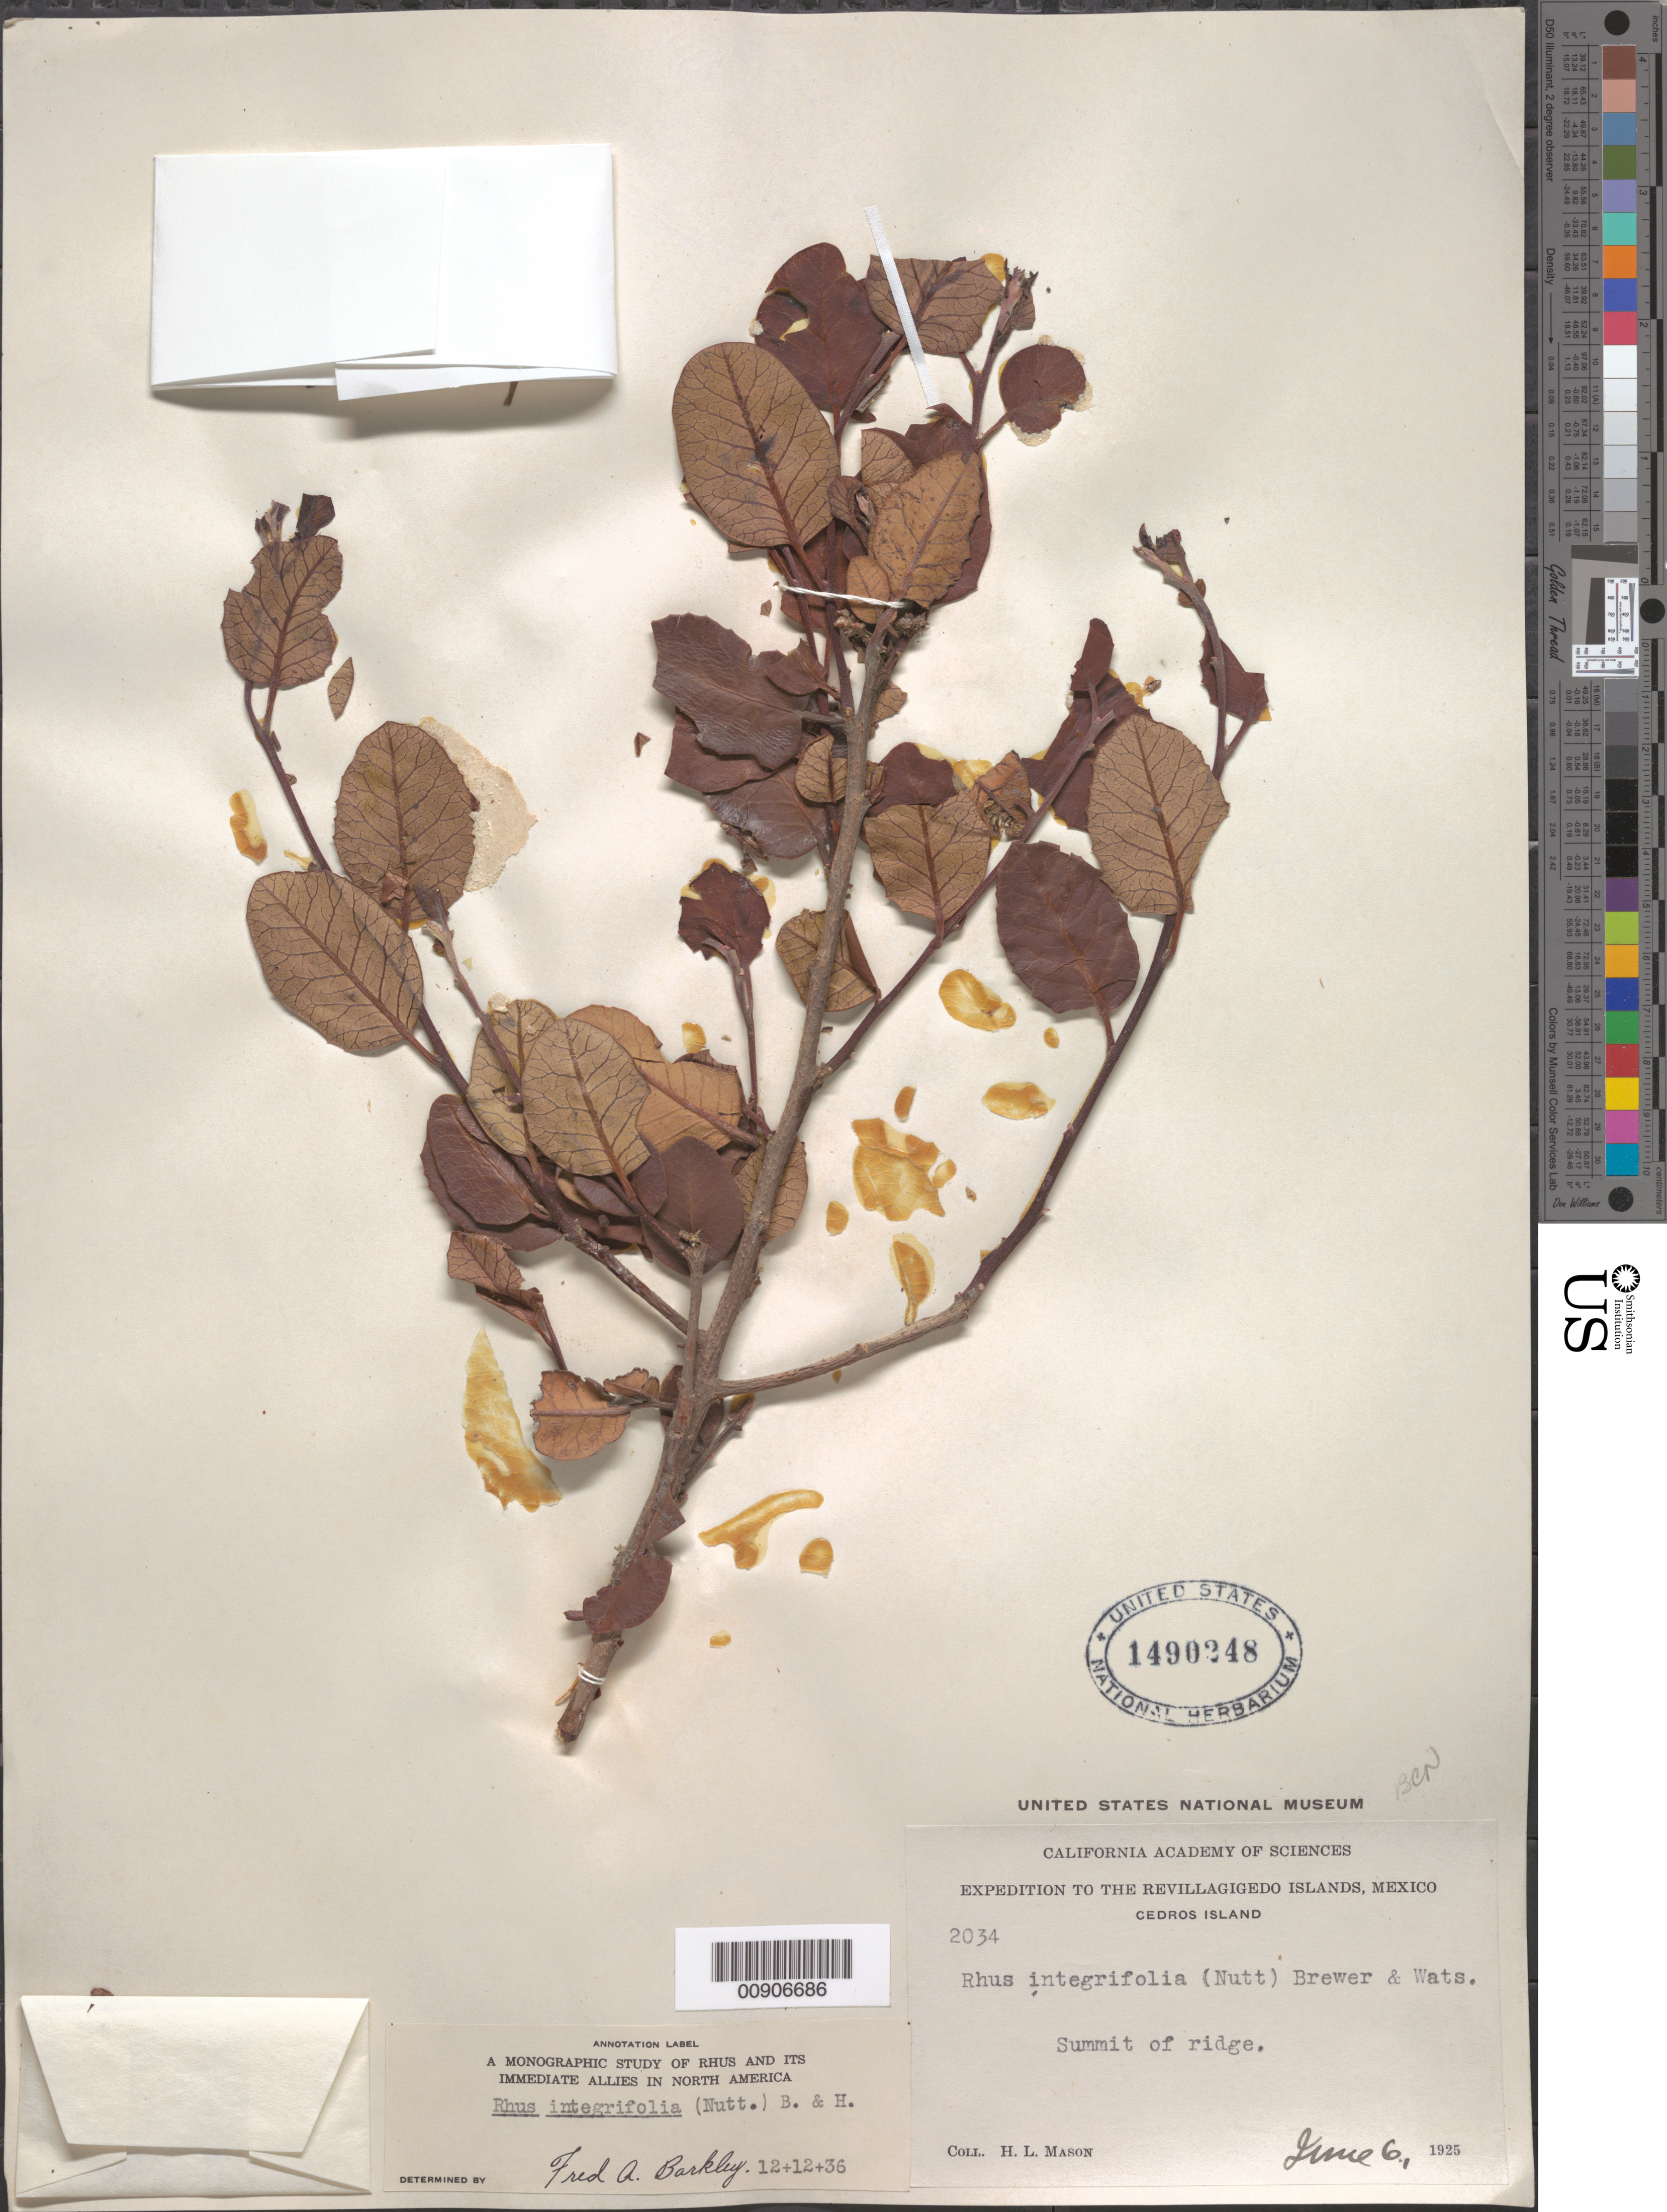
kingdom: Plantae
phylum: Tracheophyta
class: Magnoliopsida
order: Sapindales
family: Anacardiaceae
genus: Rhus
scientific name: Rhus integrifolia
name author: (Nutt.) Benth. & Hook. f. ex W.H. Brewer & S. Watson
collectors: H. L. Mason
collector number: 2034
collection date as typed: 06 Jun 1925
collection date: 1925-06-06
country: Mexico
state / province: Baja California Norte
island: Cedros I.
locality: Cedros Island. Summit of ridge.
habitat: Summit of ridge.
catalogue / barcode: US 1490248